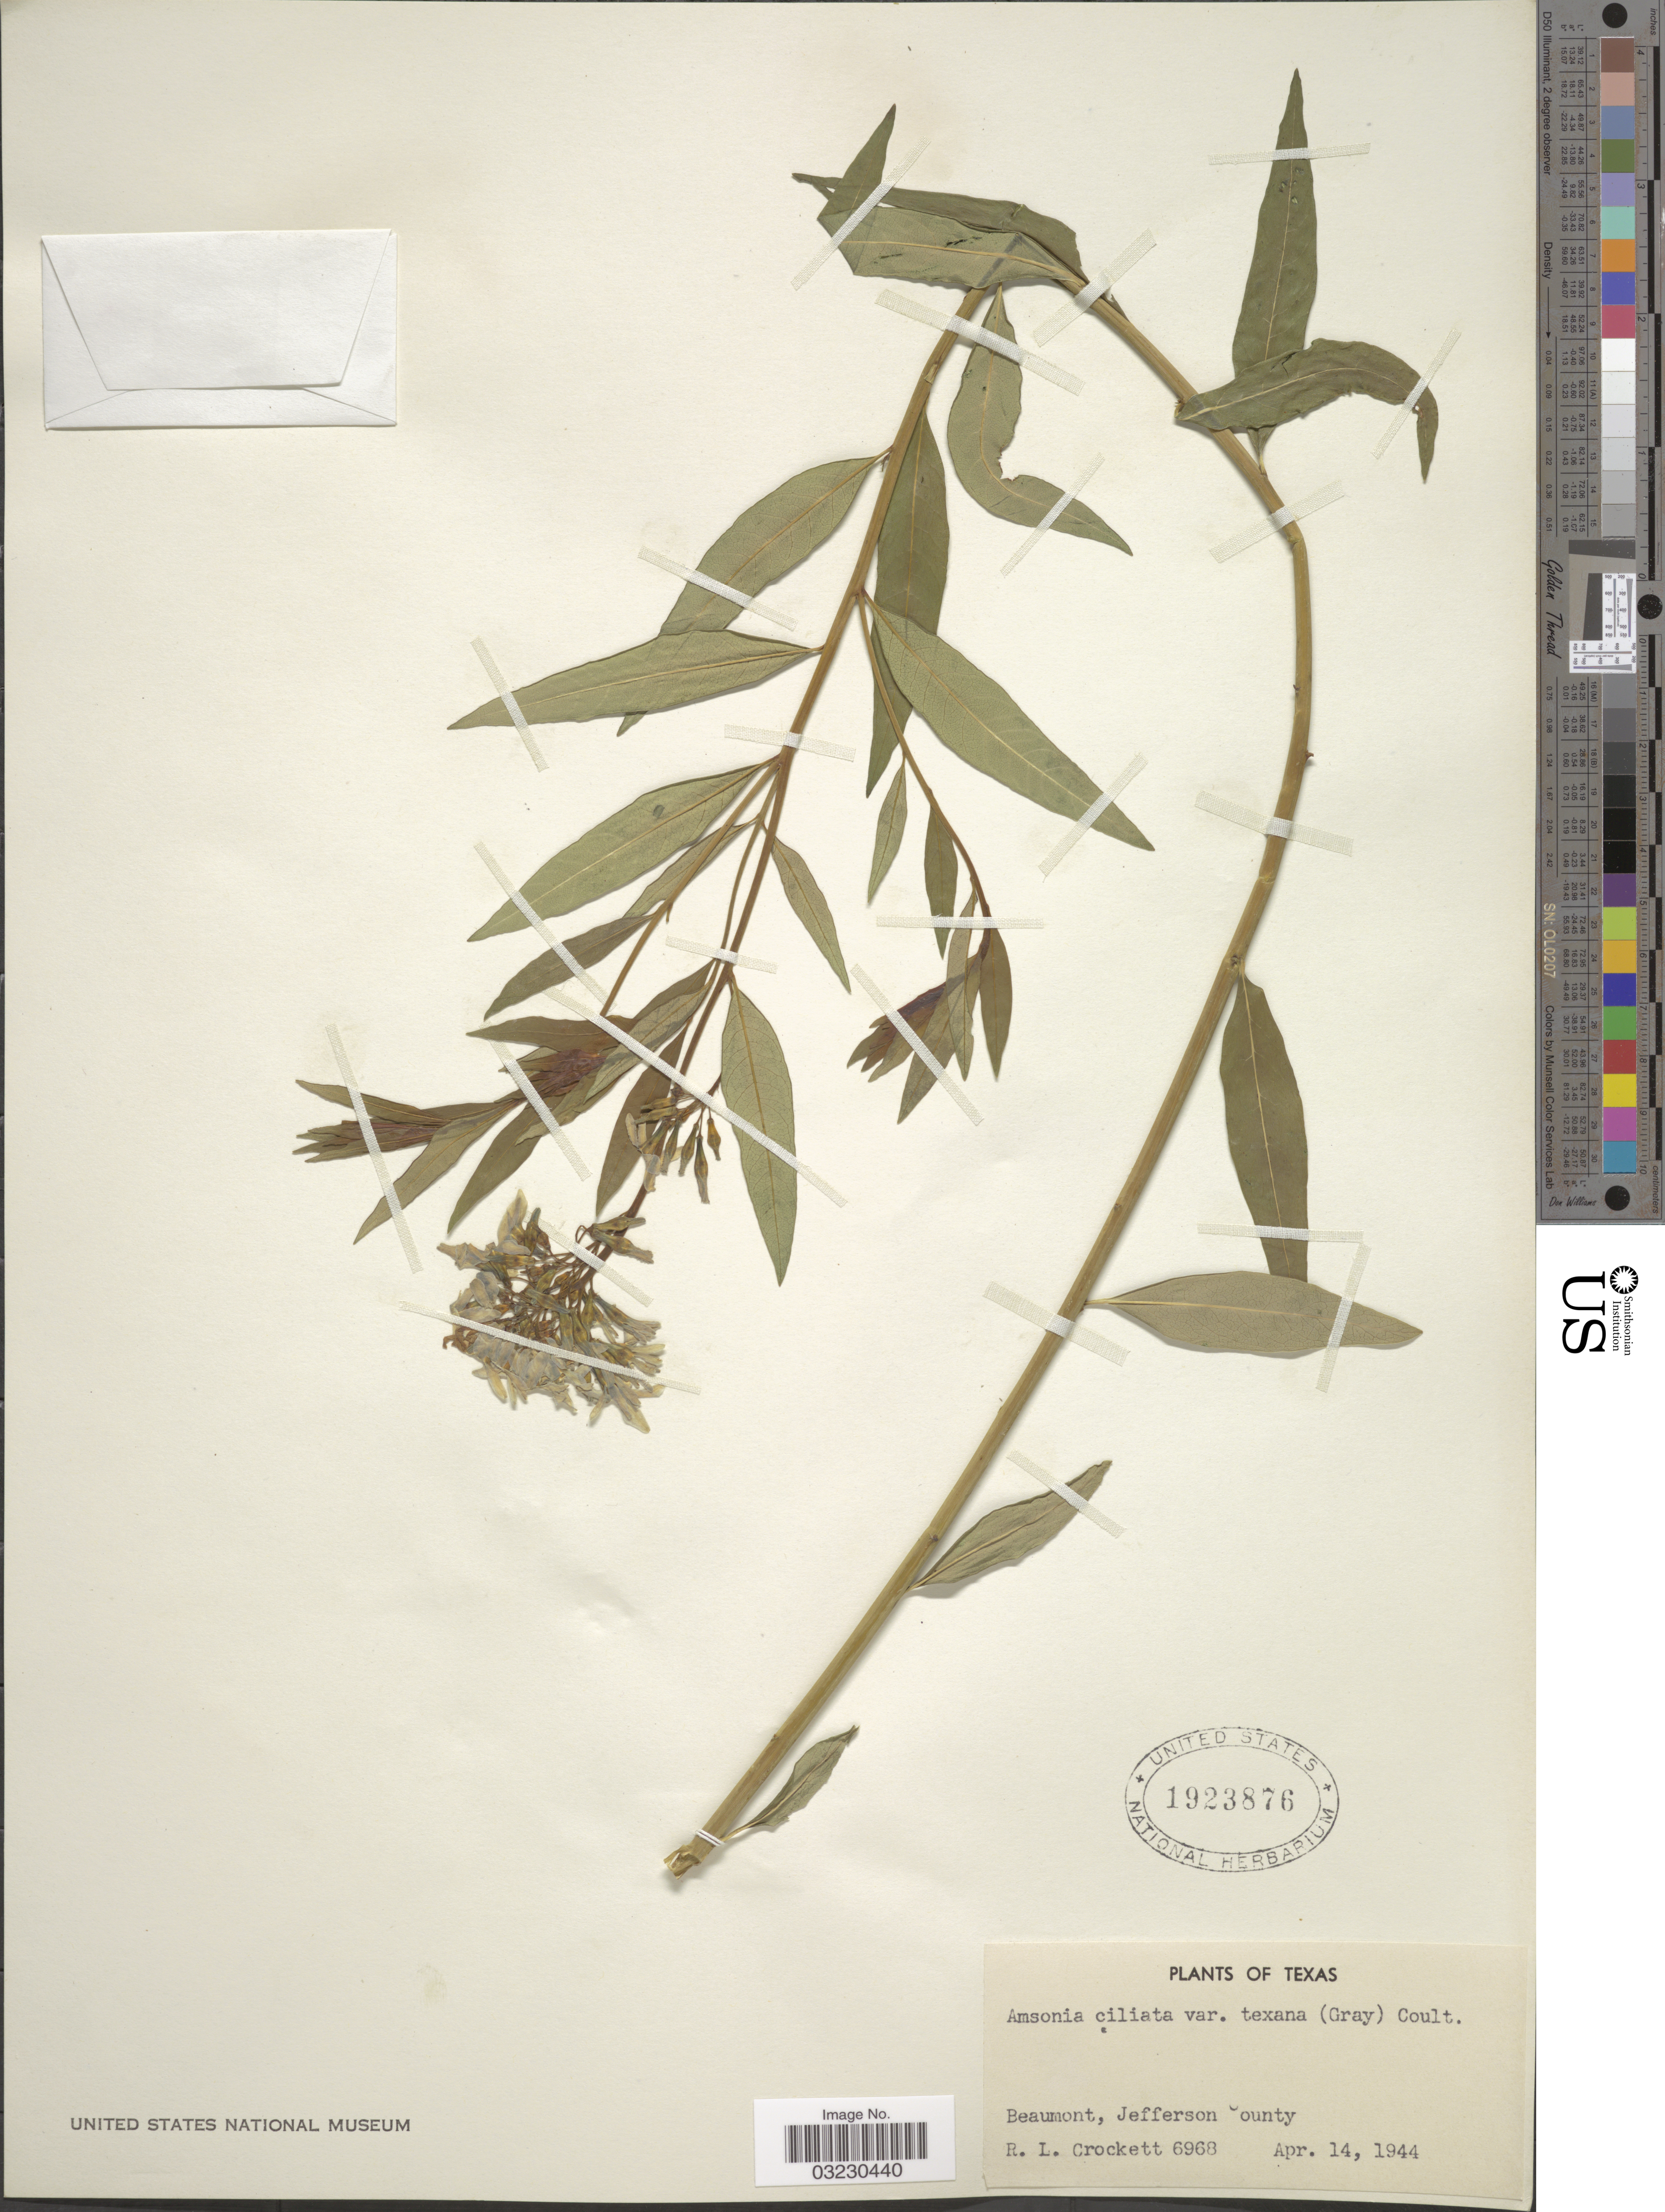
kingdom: Plantae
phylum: Tracheophyta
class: Magnoliopsida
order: Gentianales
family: Apocynaceae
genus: Amsonia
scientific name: Amsonia illustris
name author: Woodson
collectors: R. Crockett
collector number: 6968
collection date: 1944-04-14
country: United States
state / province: Texas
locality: Beaumont, Jefferson County.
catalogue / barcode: US 1923876